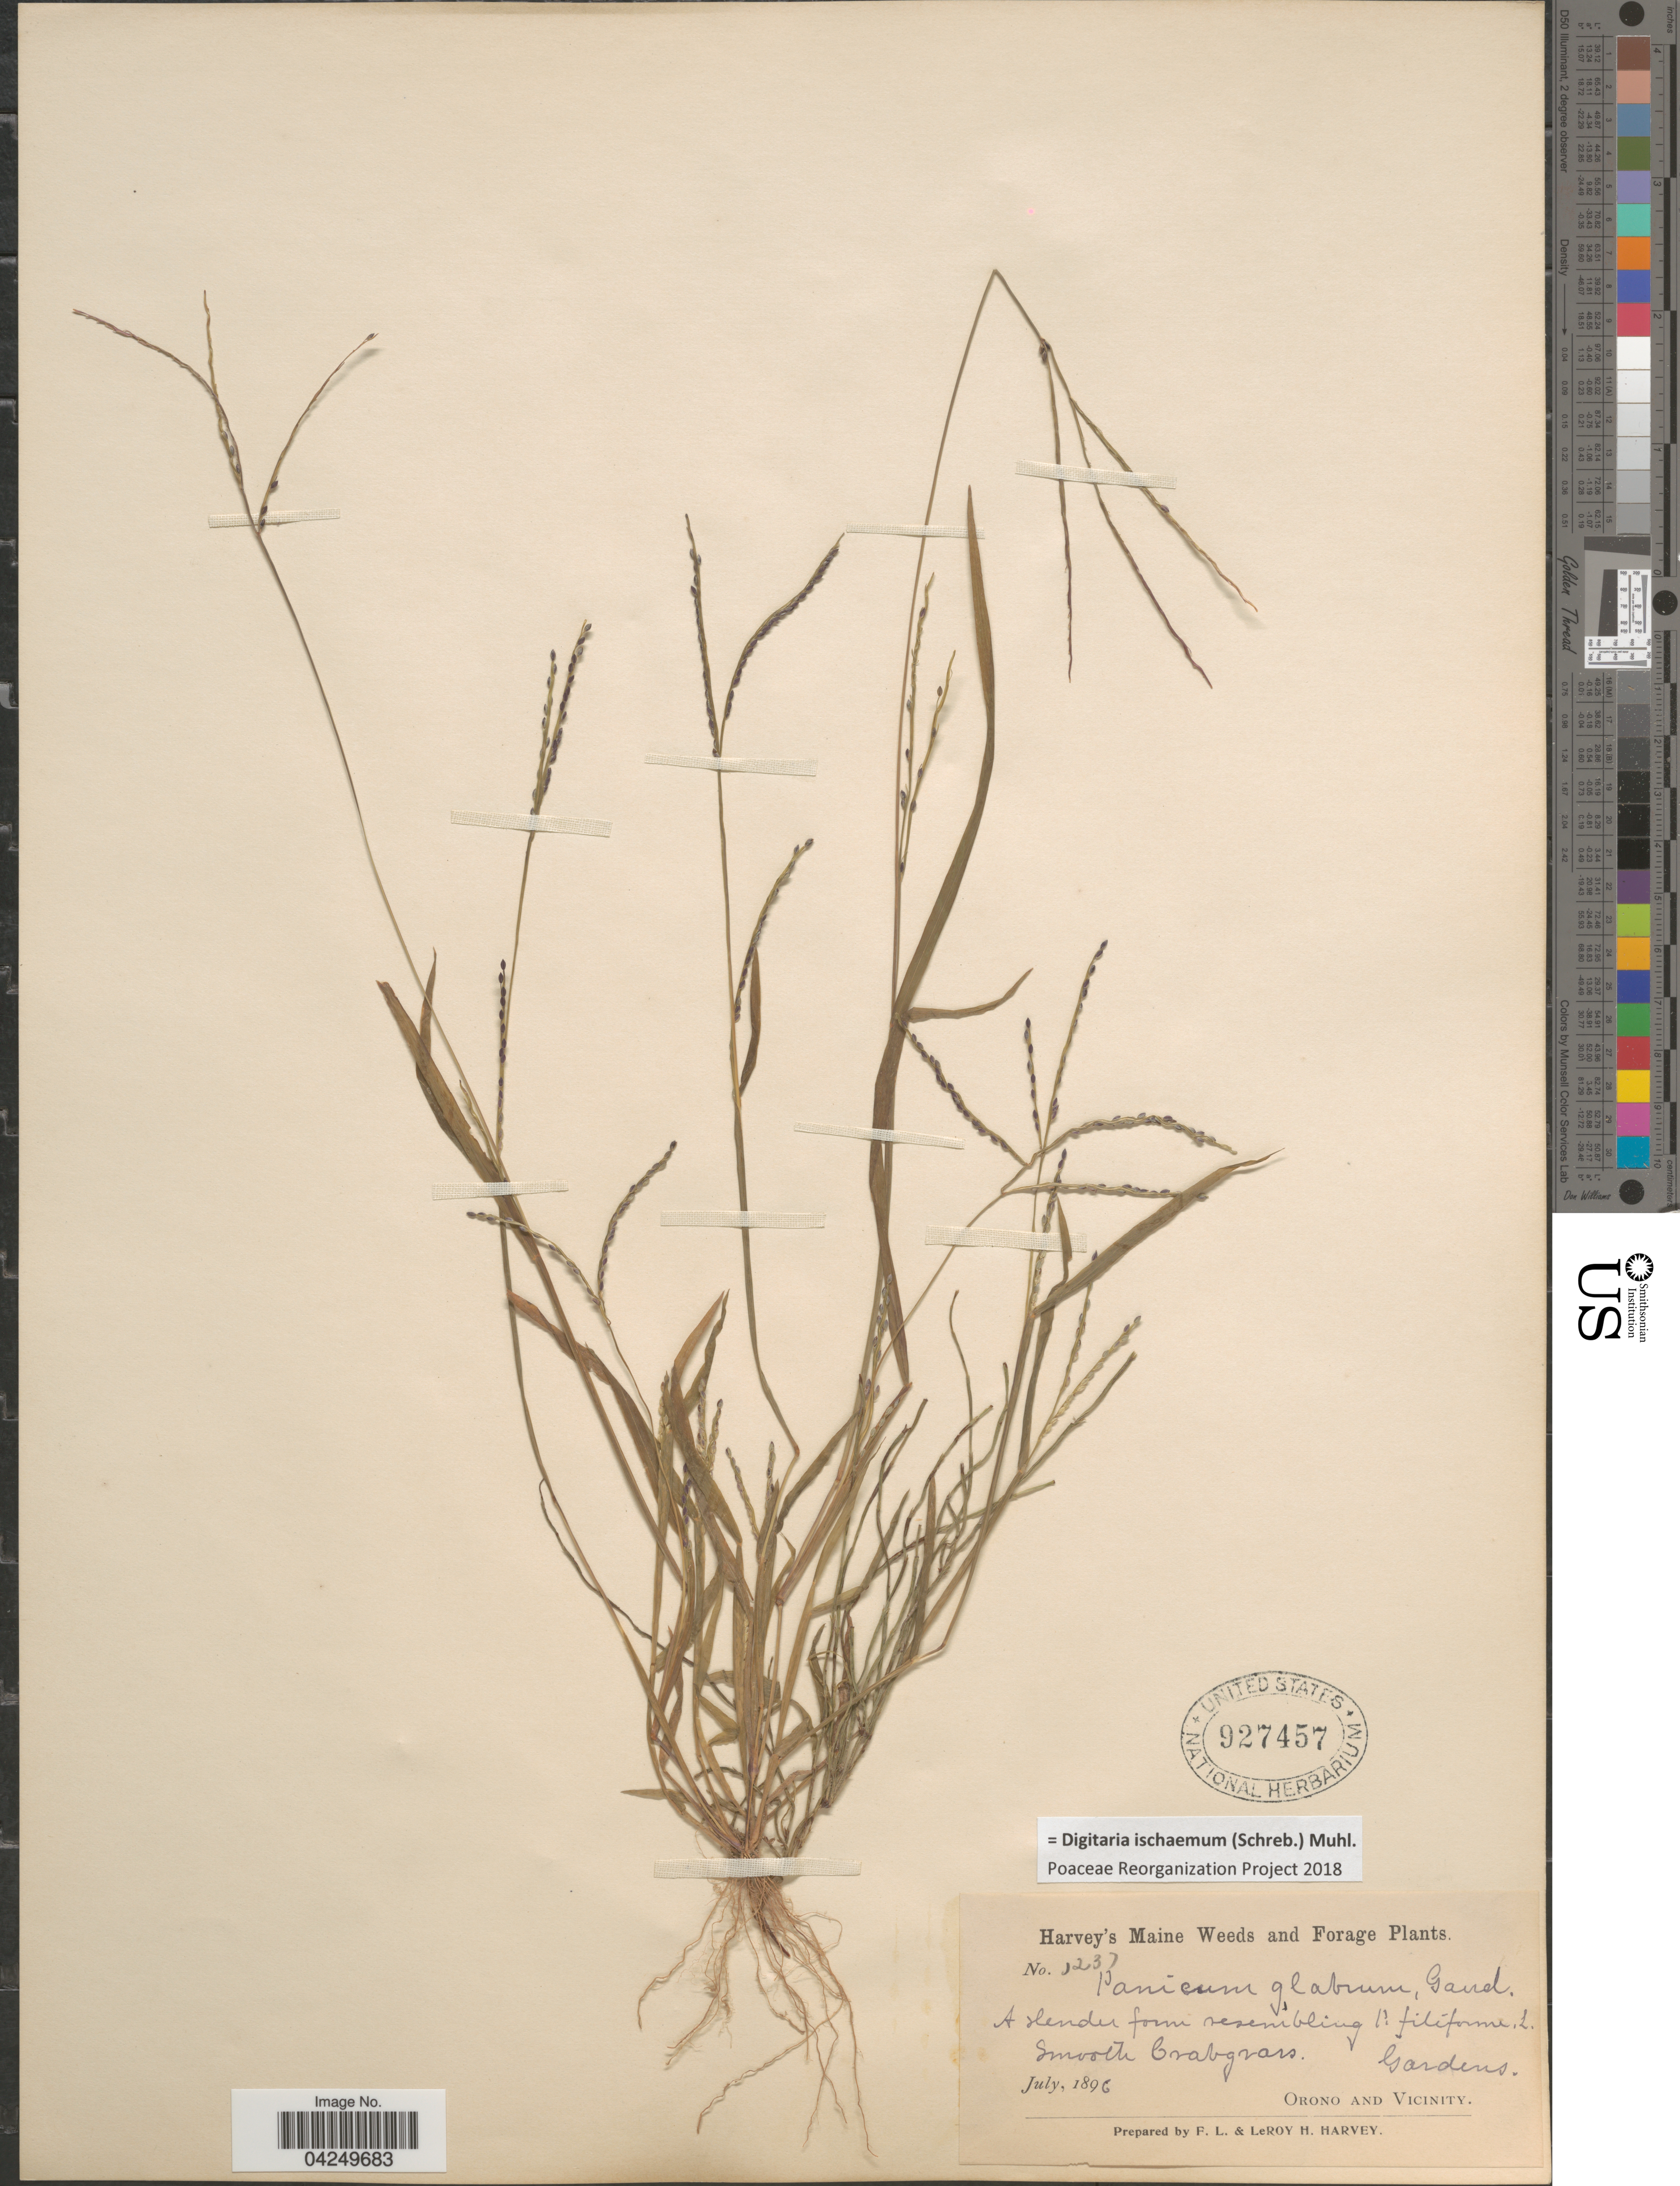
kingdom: Plantae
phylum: Tracheophyta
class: Liliopsida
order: Poales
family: Poaceae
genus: Digitaria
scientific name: Digitaria ischaemum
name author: (Schreber) Schreber ex Muhl.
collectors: F. L. Harvey & L. H. Harvey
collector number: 1237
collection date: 1896-07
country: United States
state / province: Maine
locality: Gardens. Orono and Vicinity.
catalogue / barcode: US 927457